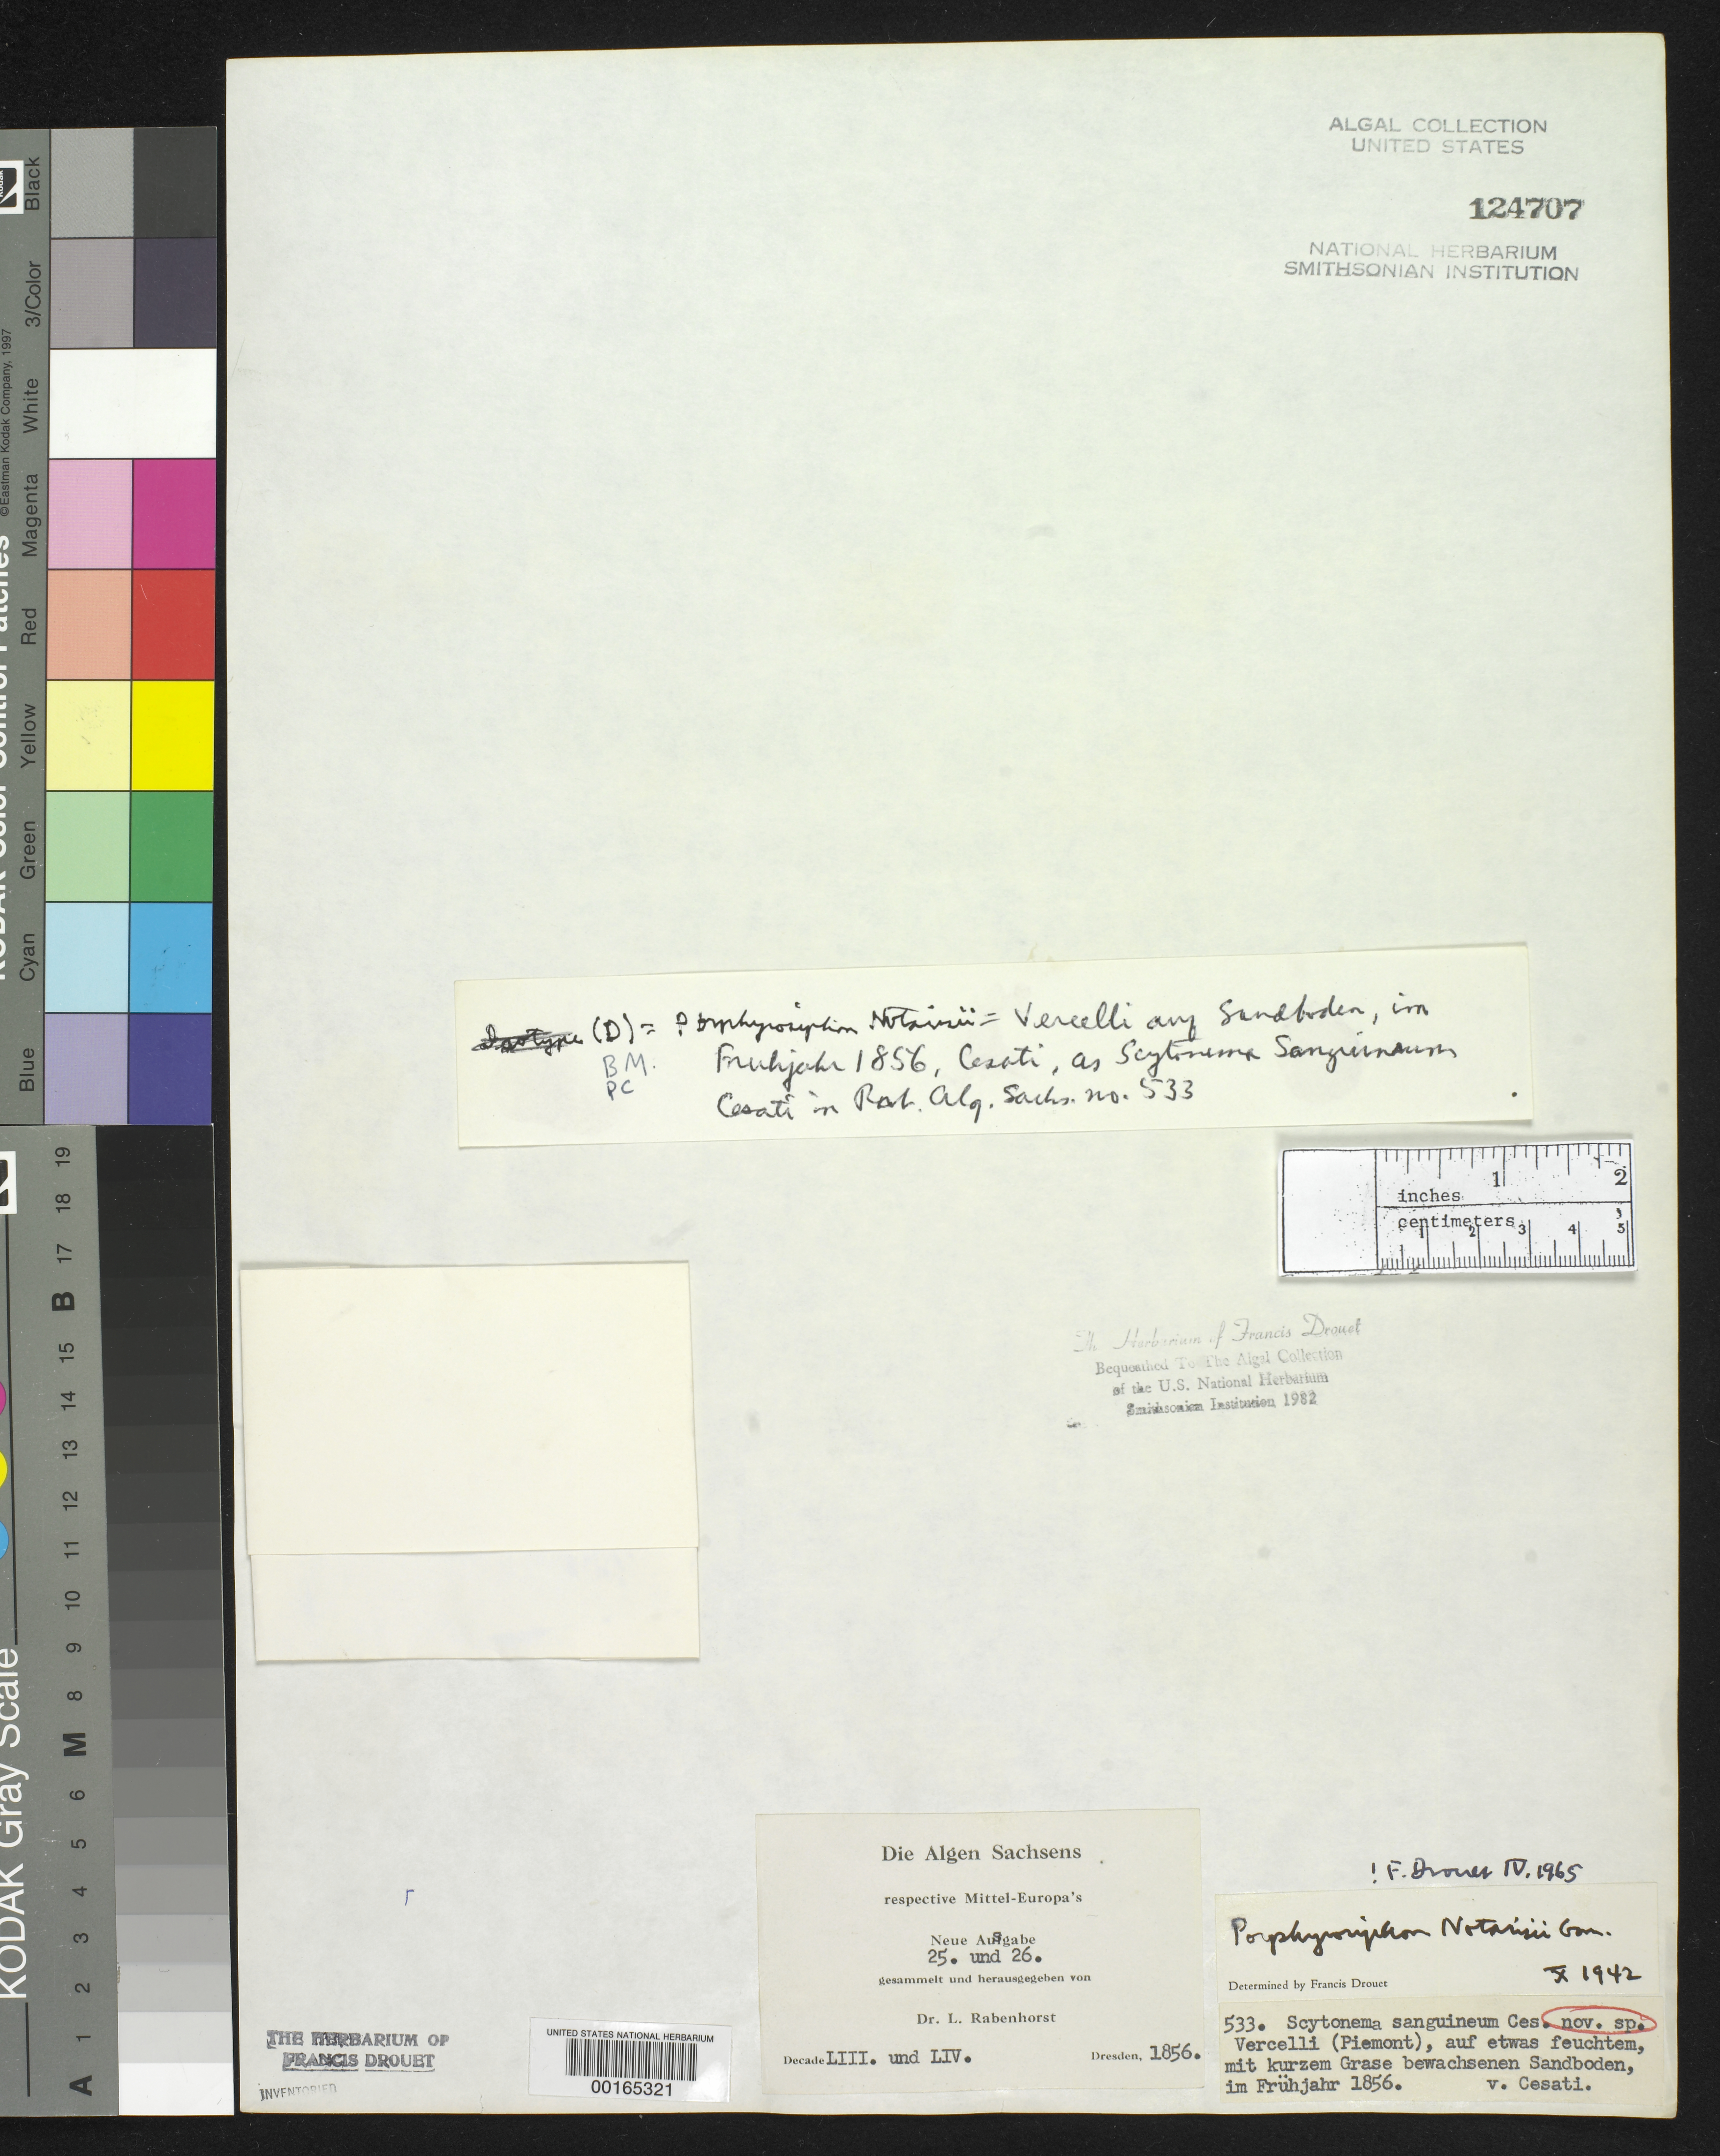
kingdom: Bacteria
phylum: Cyanobacteria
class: Cyanobacteriia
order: Cyanobacteriales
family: Scytonemataceae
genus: Scytonema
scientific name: Scytonema sanguineum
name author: Ces. in Rabenh.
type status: Isotype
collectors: V. de Cesati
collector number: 533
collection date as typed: Spr 1856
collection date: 1856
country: Italy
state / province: Piedmont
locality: Vercelli Province.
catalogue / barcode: US 124707